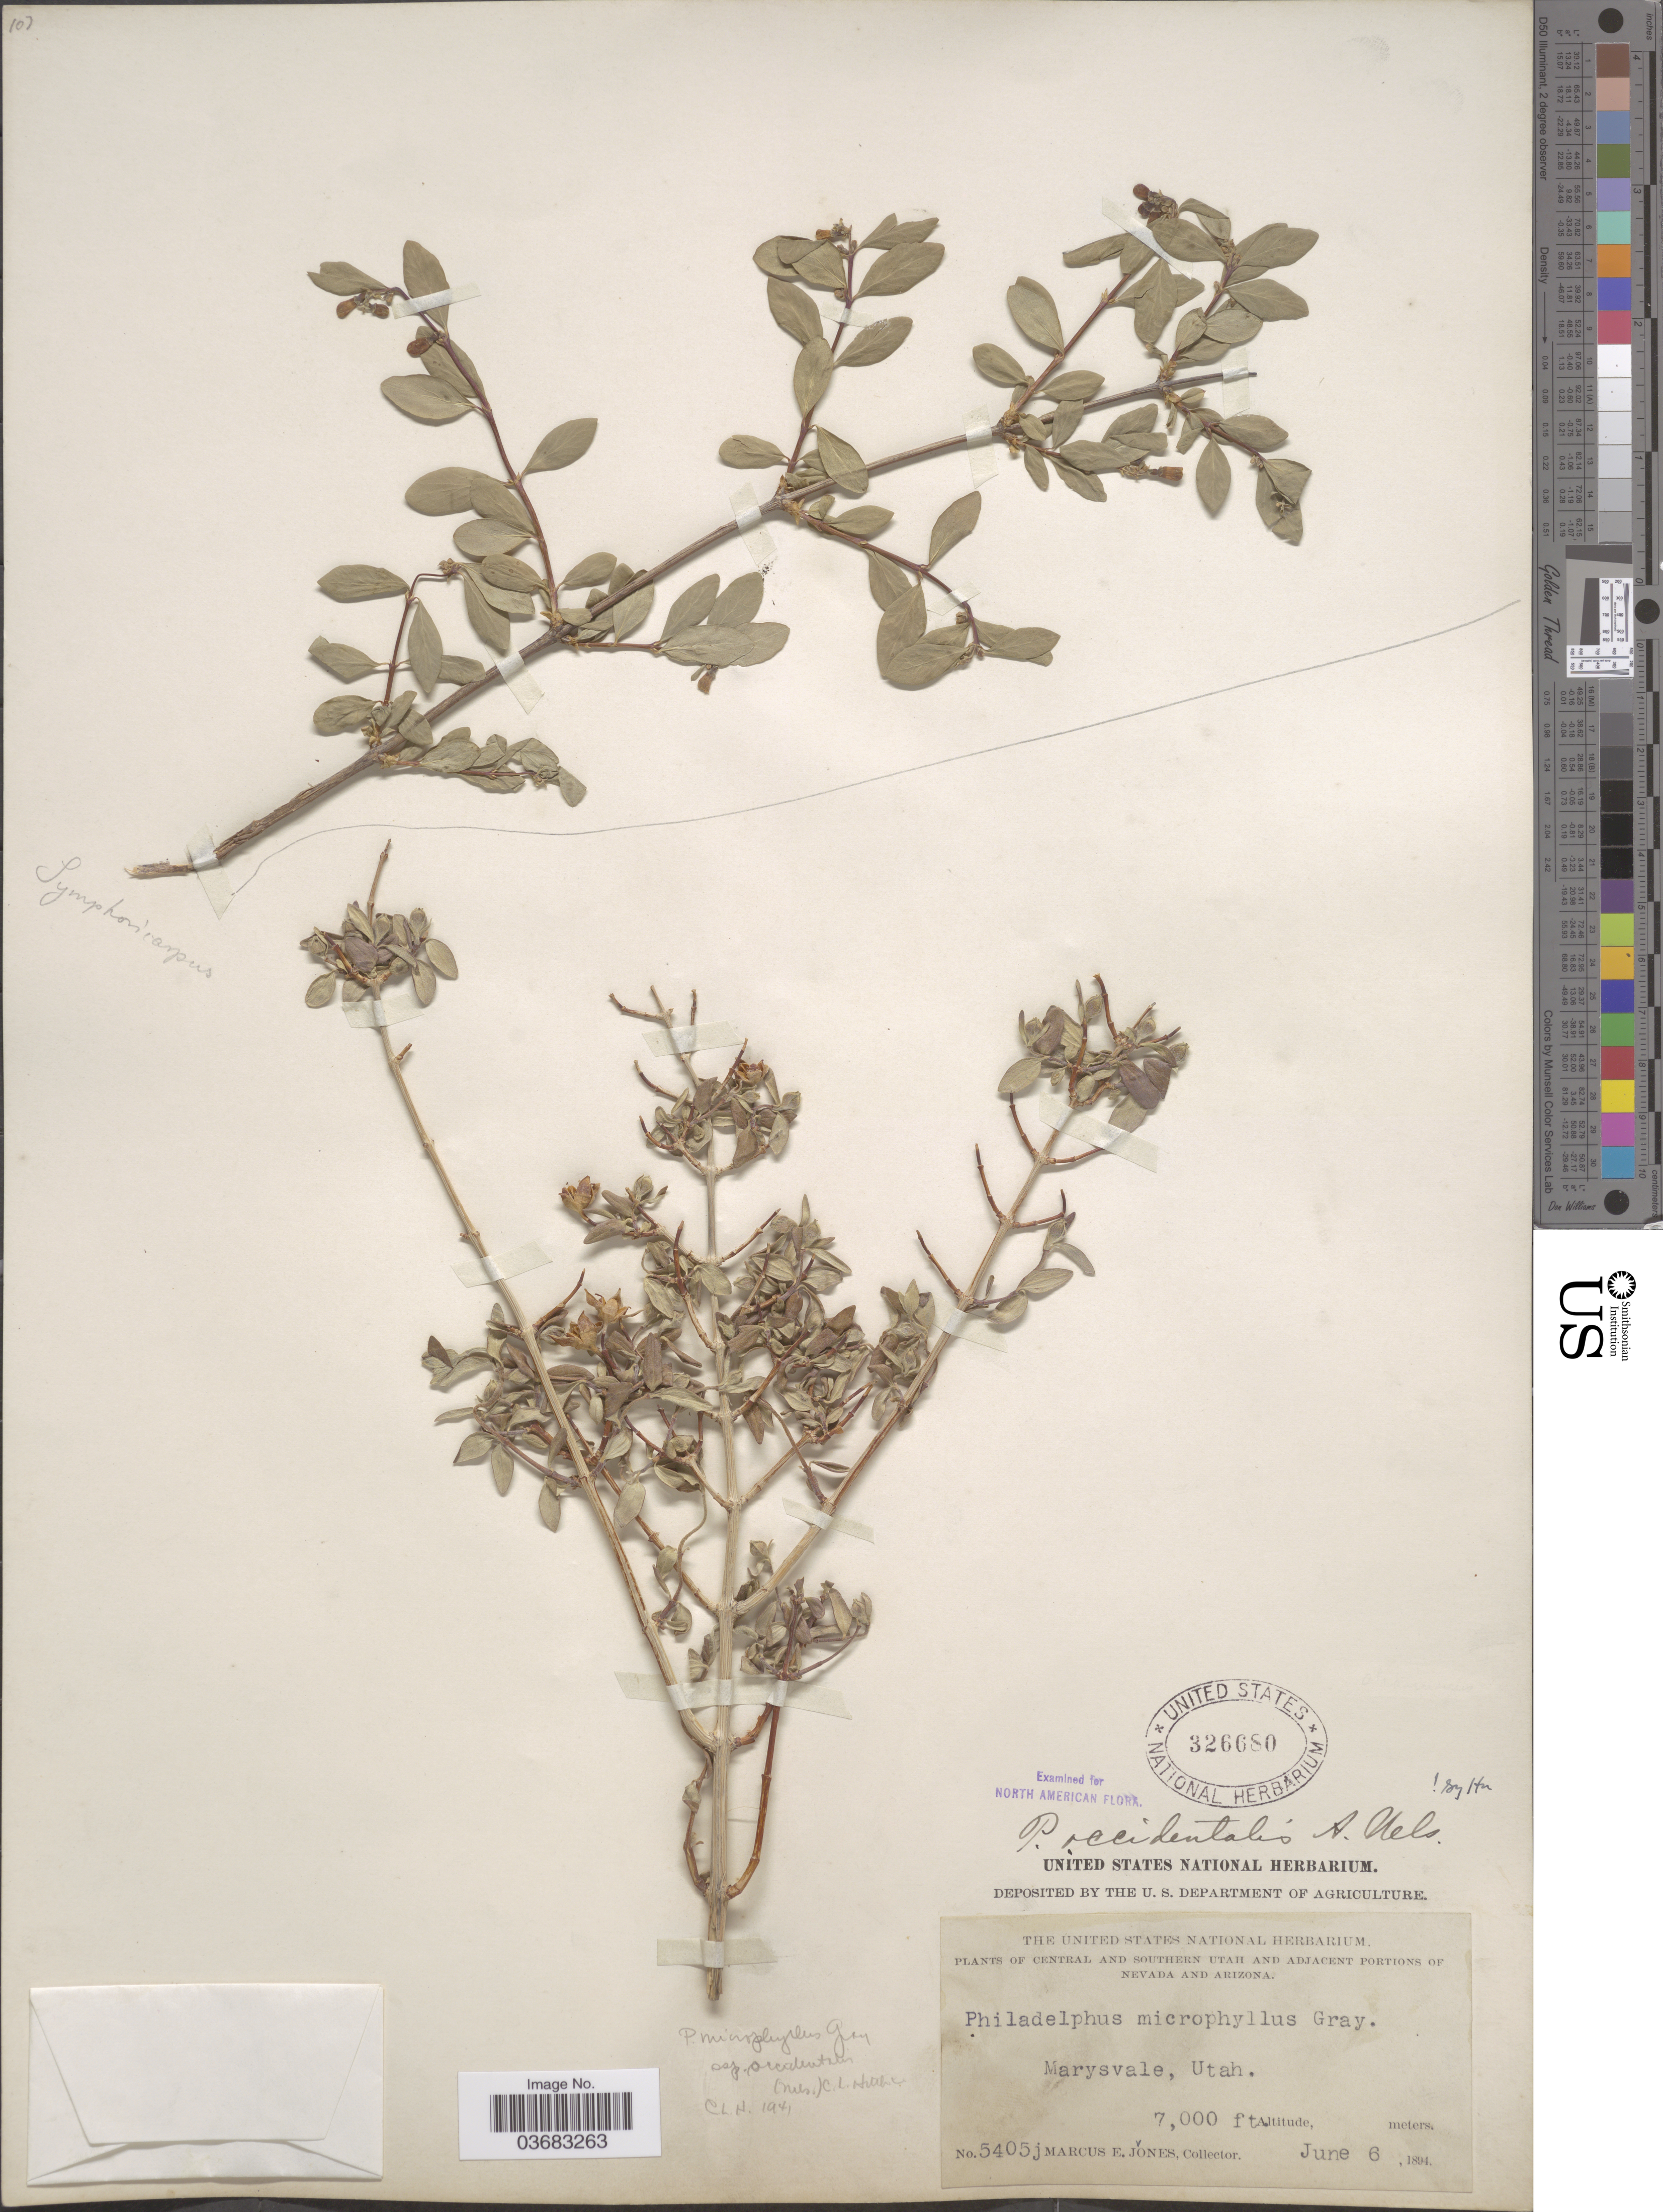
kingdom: Plantae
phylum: Tracheophyta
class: Magnoliopsida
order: Cornales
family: Hydrangeaceae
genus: Philadelphus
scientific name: Philadelphus occidentalis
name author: A. Nelson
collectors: M. E. Jones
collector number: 5405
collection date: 1894-06-06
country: United States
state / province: Utah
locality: Central and southern Utah. Marysvale.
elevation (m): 7000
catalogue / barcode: US 326680